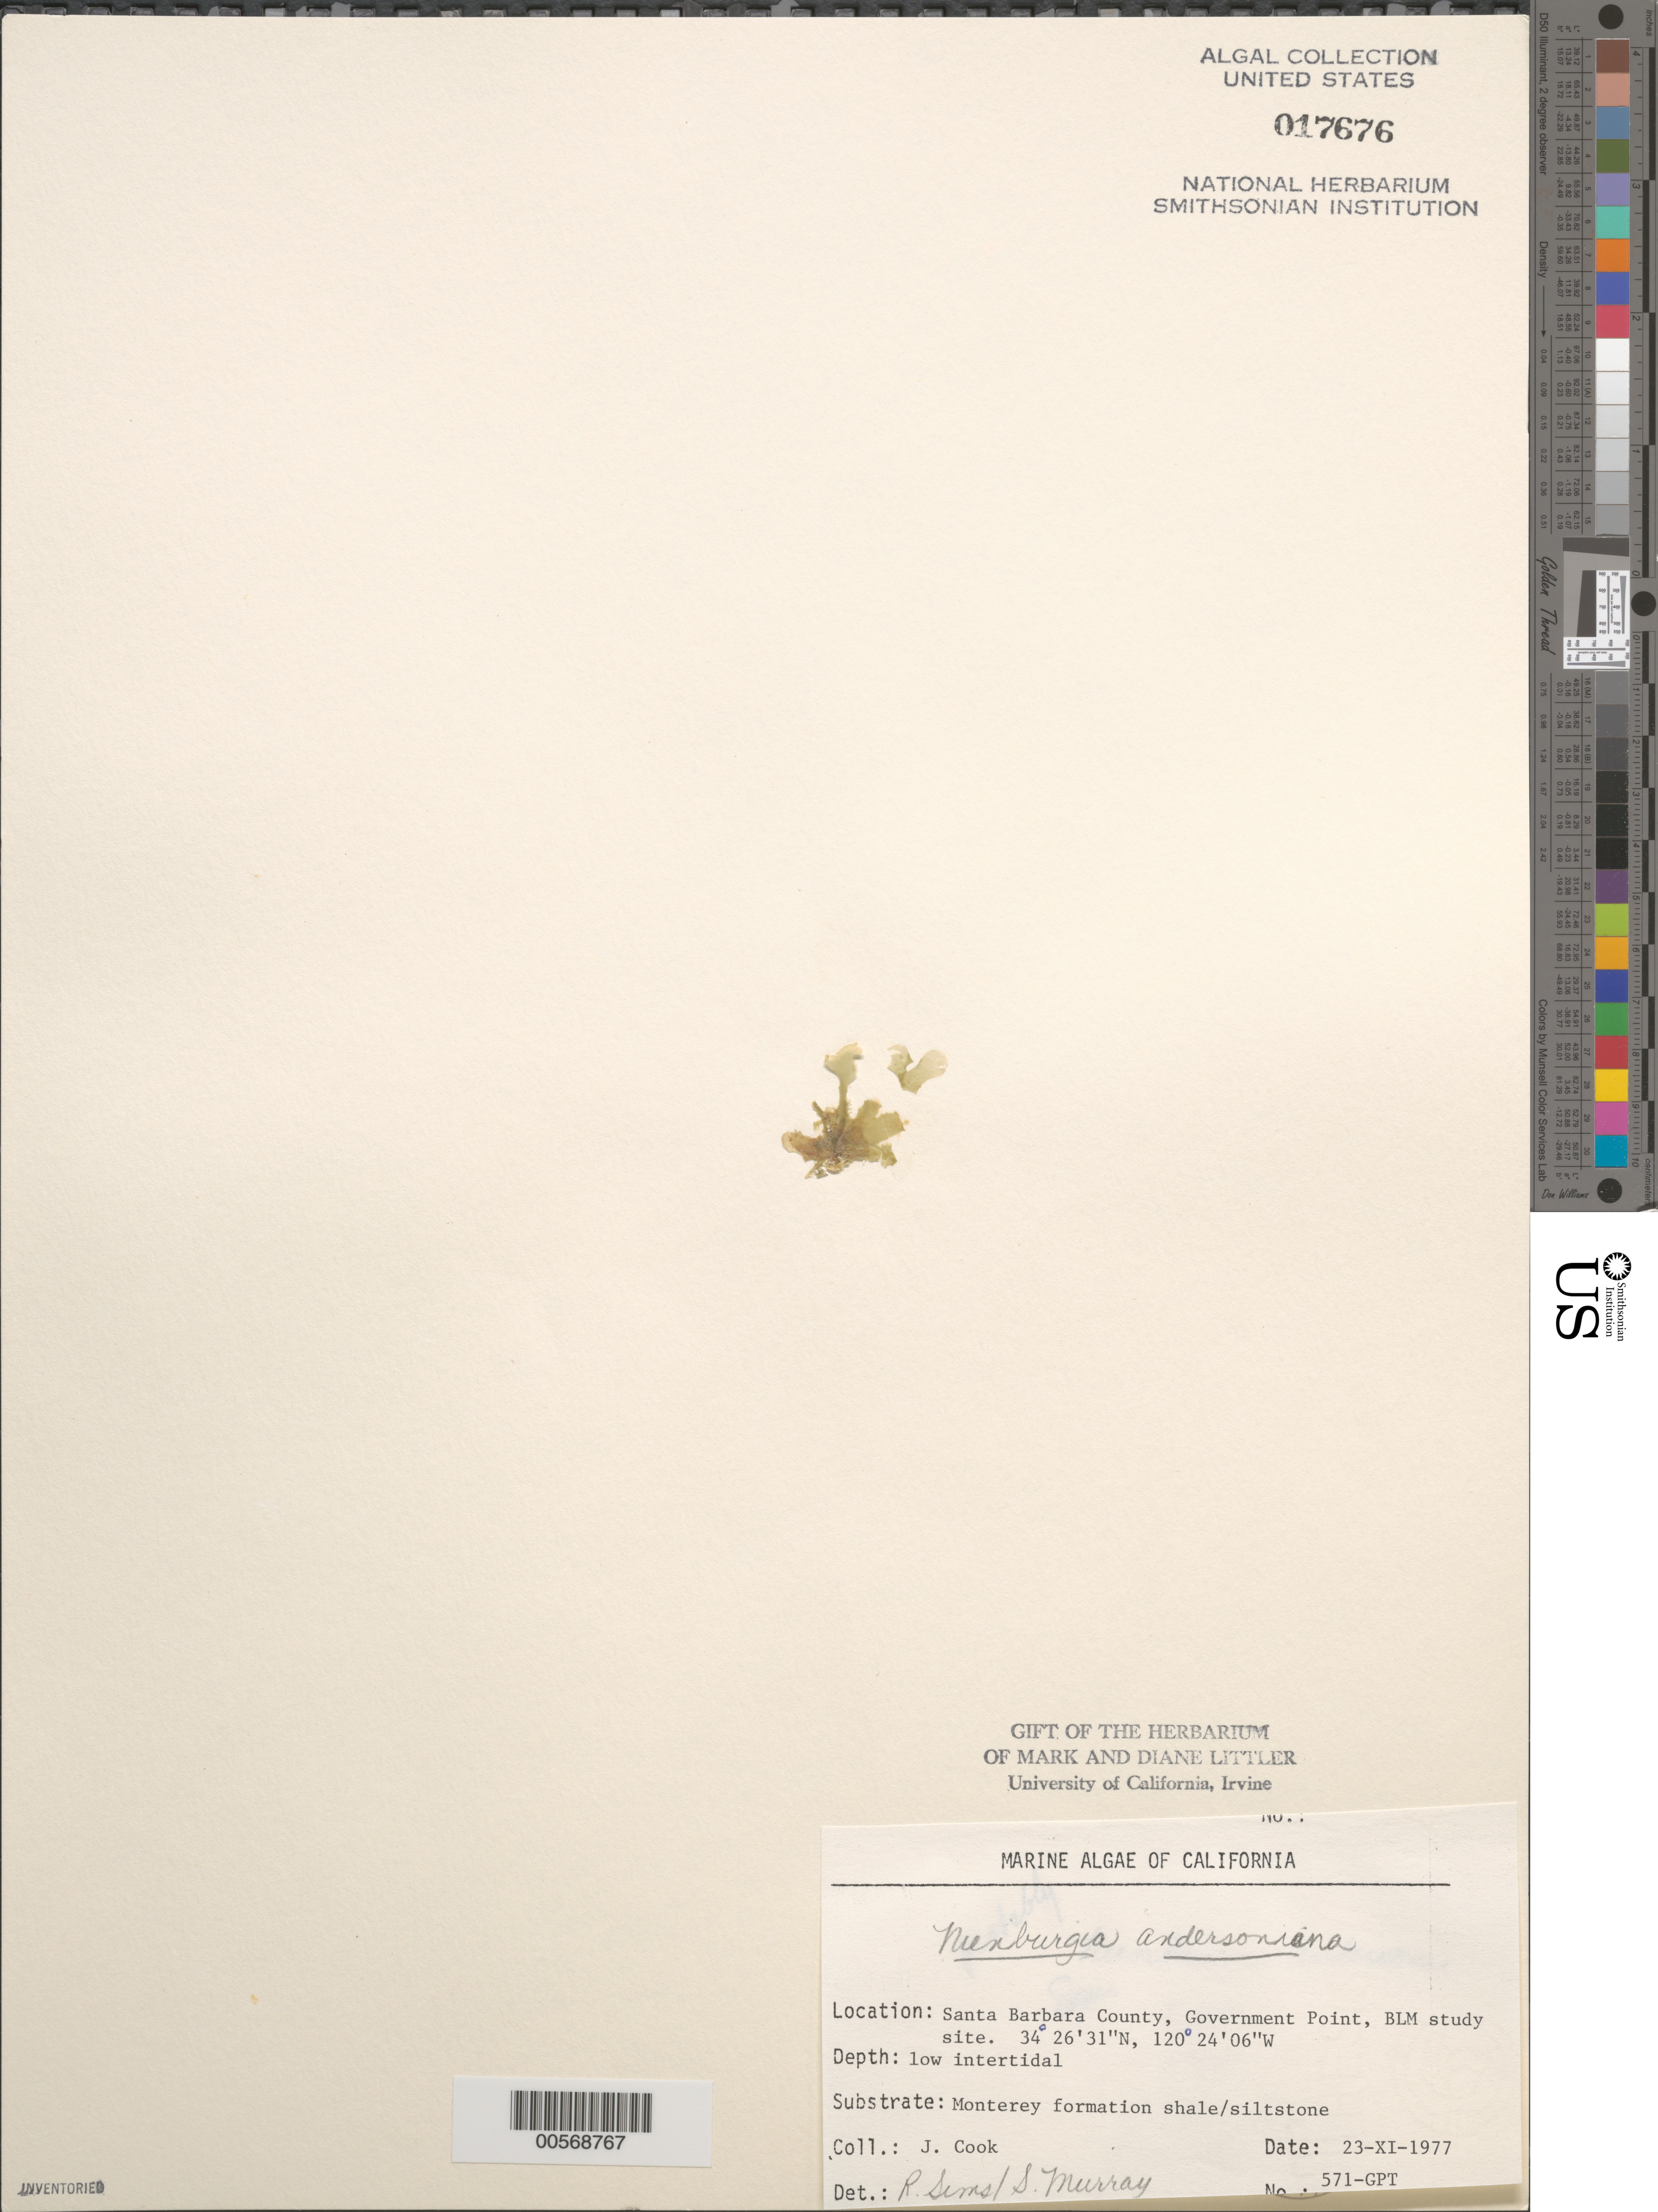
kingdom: Plantae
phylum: Rhodophyta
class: Florideophyceae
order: Ceramiales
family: Delesseriaceae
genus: Nienburgia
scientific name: Nienburgia andersoniana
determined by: Sims, Robert H.; Murray, S. N.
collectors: J. Cook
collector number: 571-gpt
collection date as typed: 23 Nov 1977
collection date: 1977-11-23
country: United States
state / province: California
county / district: Santa Barbara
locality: Government Point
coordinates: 34 26'31"N, 120 24'06"W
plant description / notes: BLM-SOCALBIGHT Rocky Intertidal Survey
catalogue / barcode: US 17676